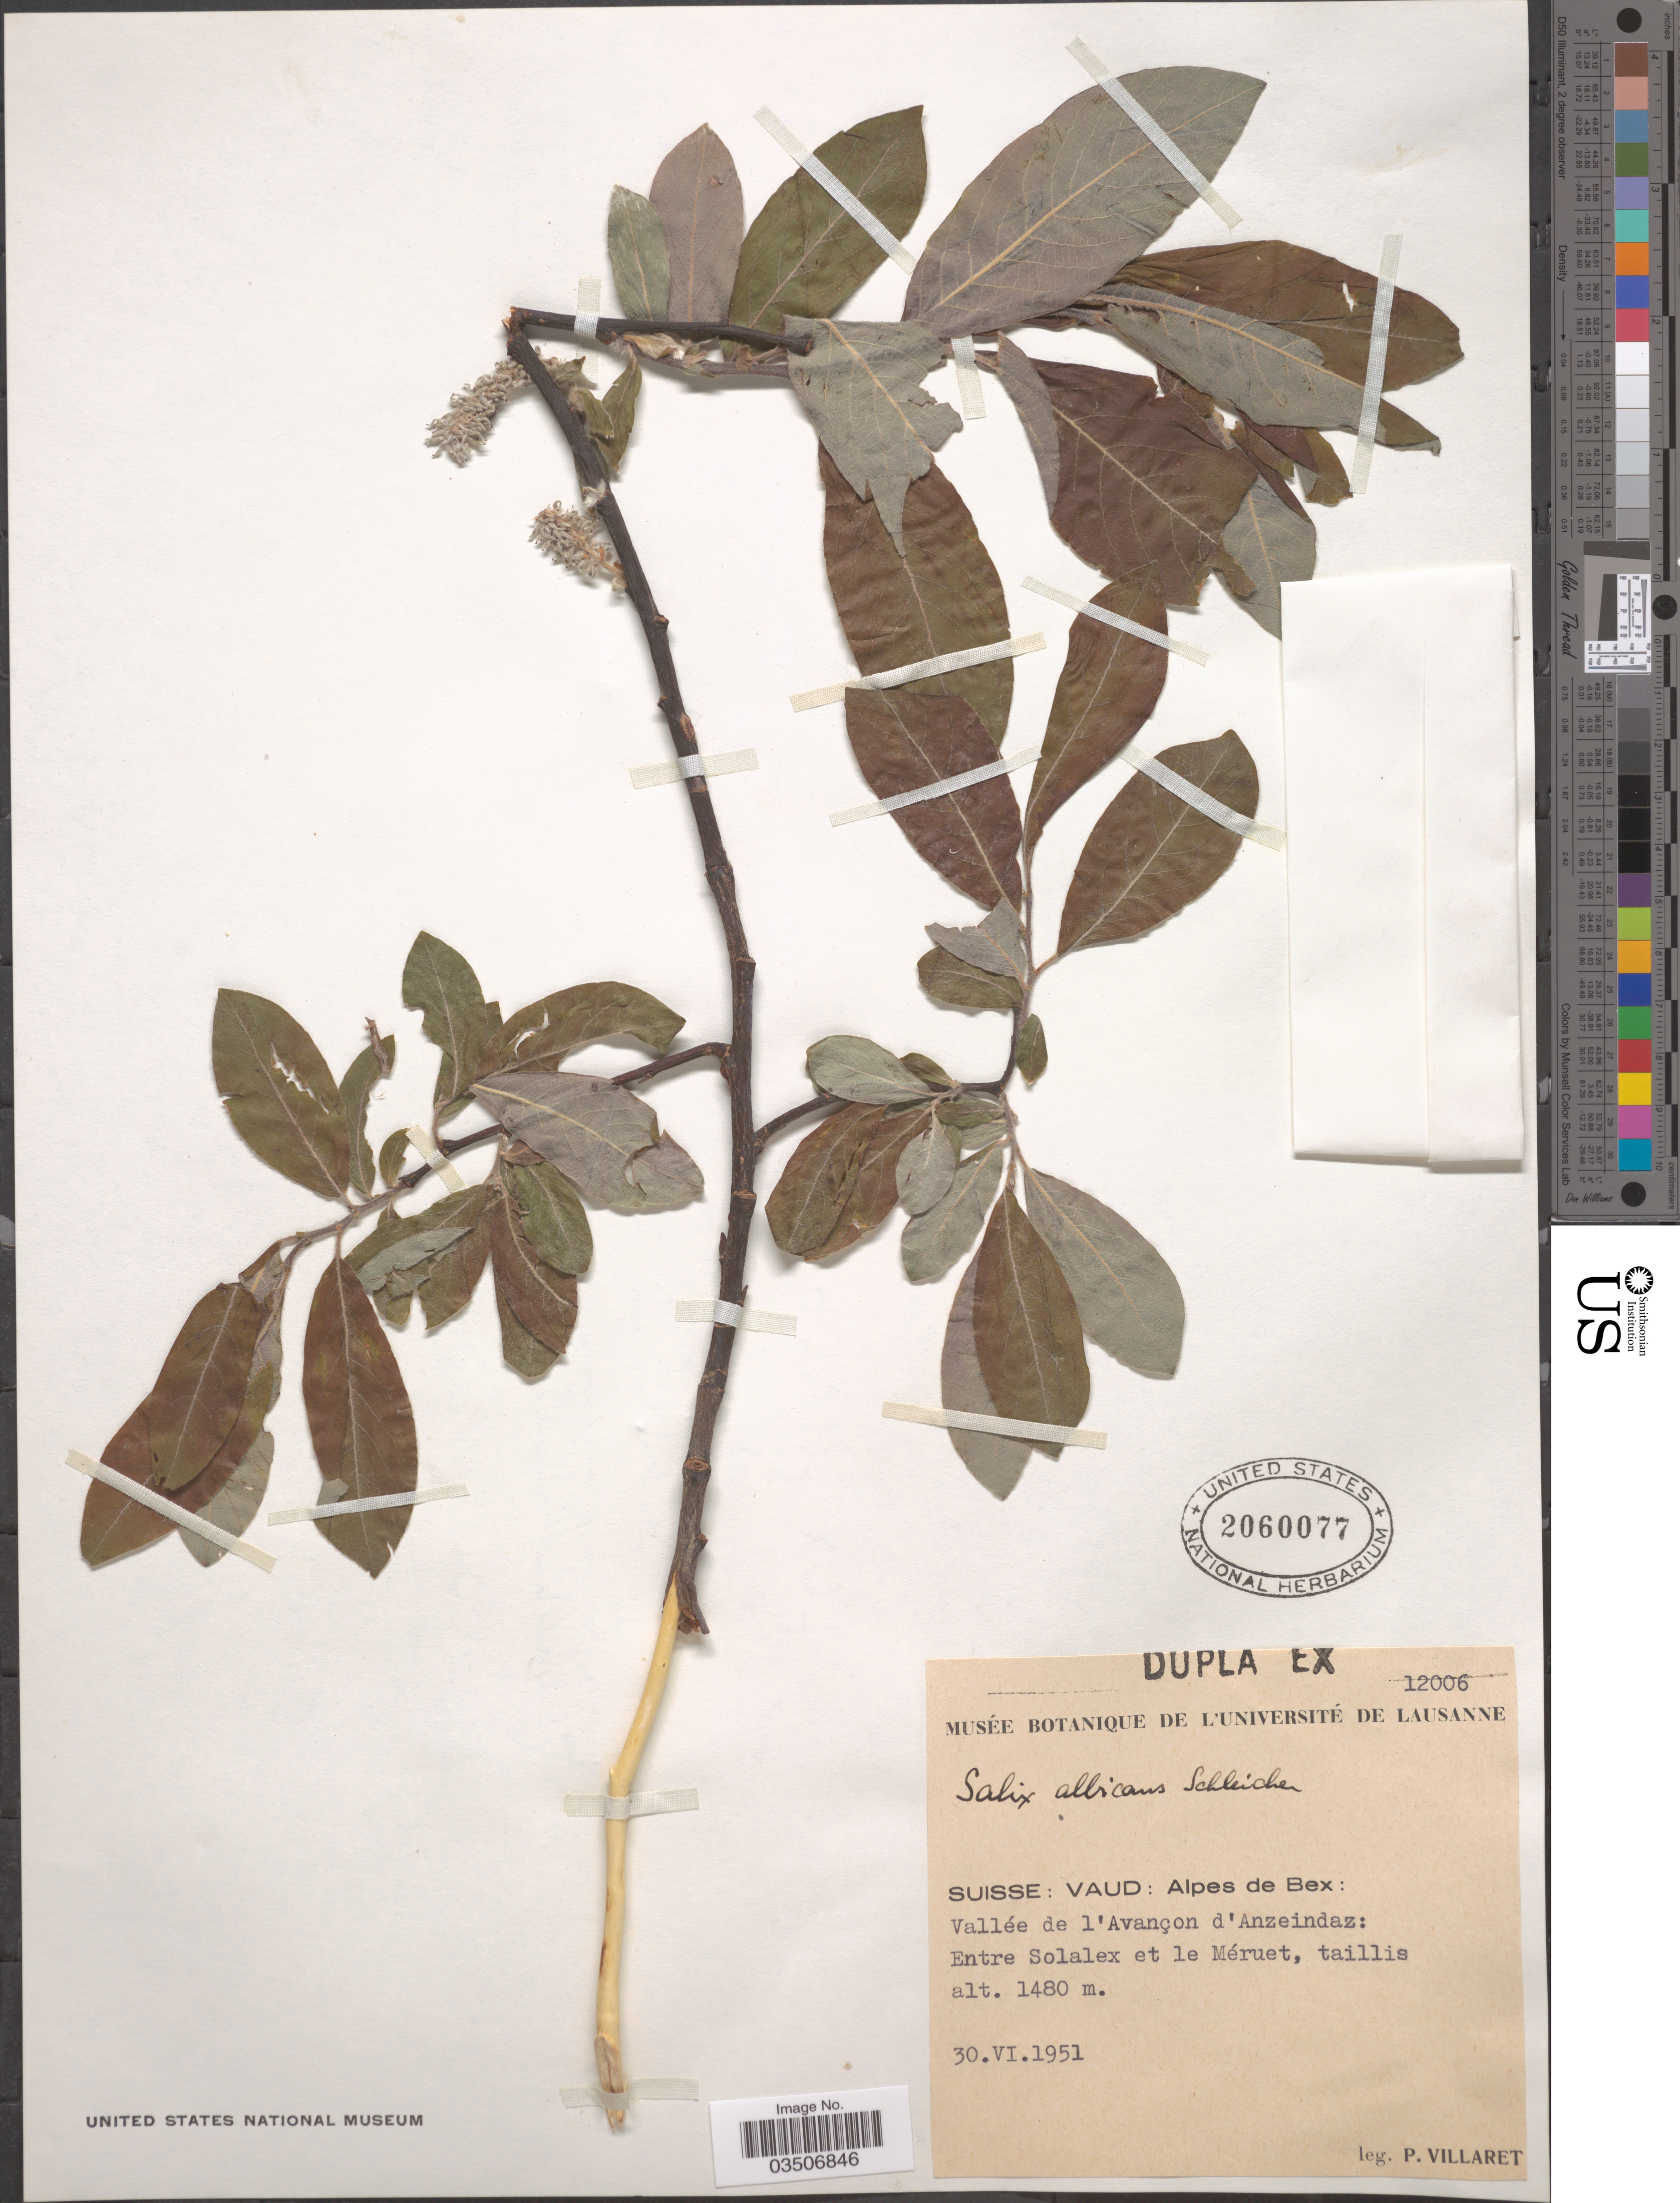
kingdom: Plantae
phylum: Tracheophyta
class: Magnoliopsida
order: Malpighiales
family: Salicaceae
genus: Salix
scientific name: Salix albicans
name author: J. L. Bonjean & Buser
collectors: P. Villaret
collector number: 12006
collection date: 1951-06-30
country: Switzerland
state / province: Vaud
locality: Alpes de Bex: Vallée de l'Avançon d'Anzeindaz: Entre Solalex et le Méruet, taillis.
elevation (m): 1480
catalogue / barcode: US 2060077